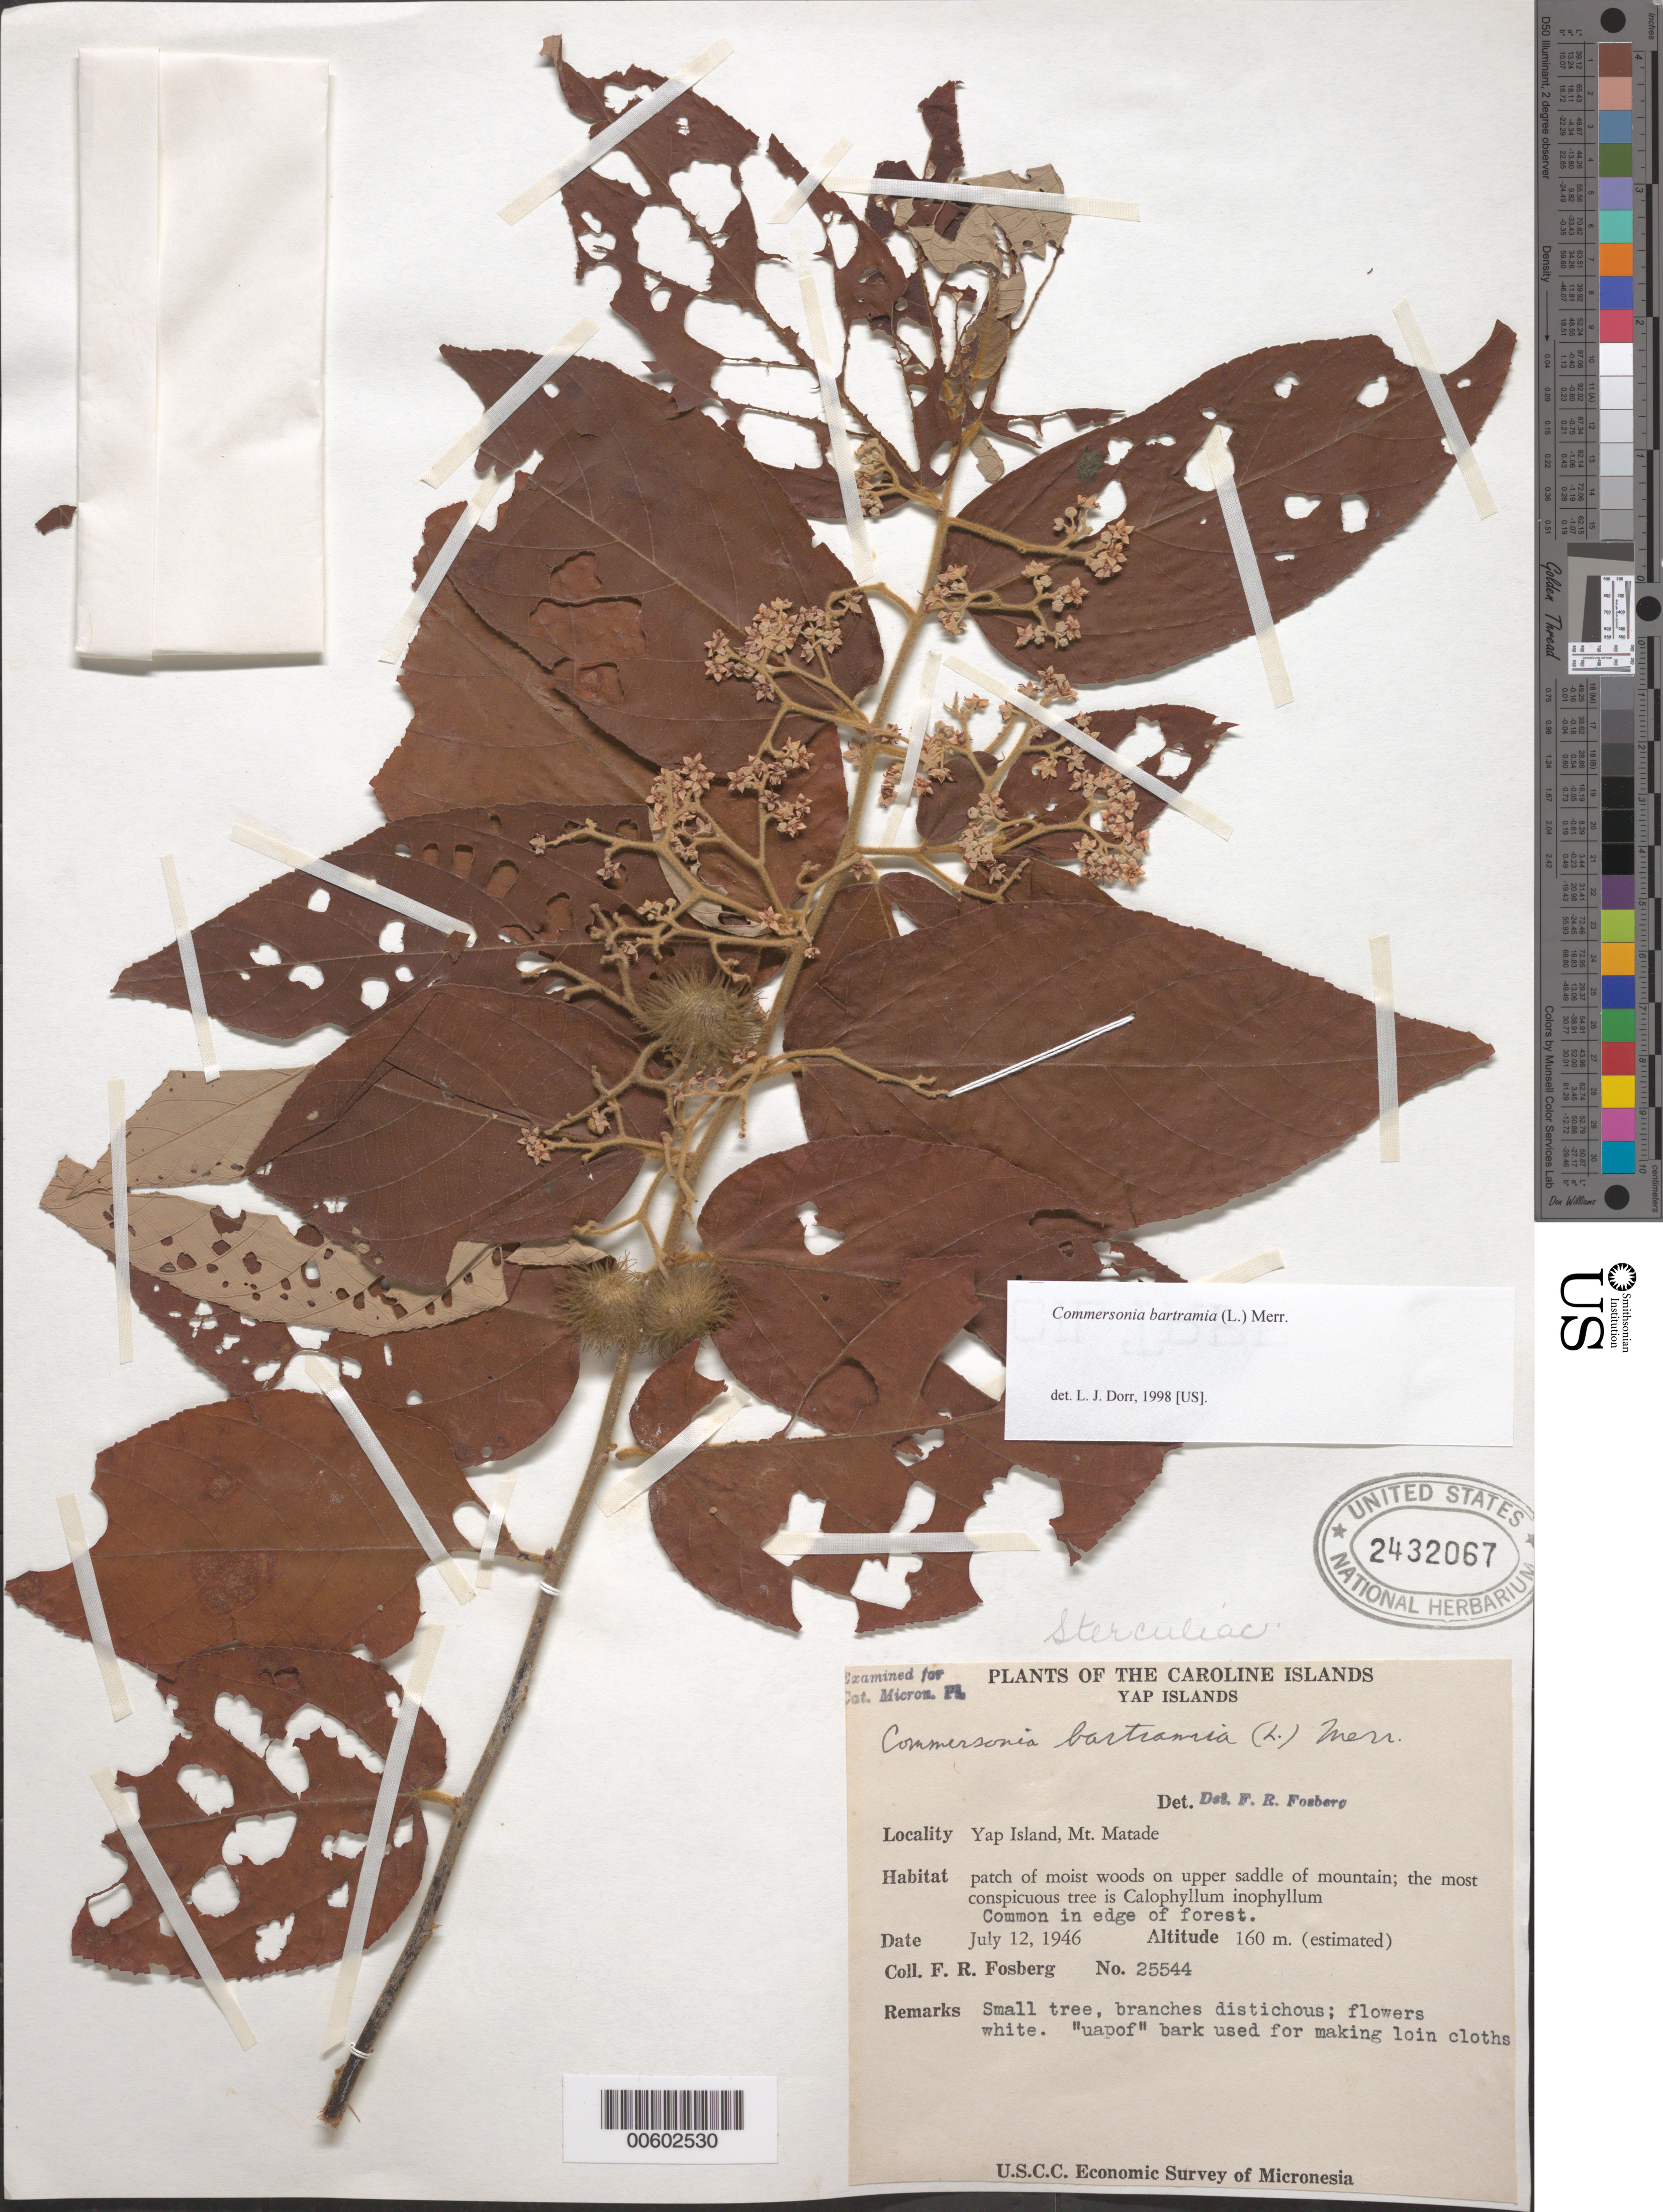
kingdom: Plantae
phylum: Tracheophyta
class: Magnoliopsida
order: Malvales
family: Malvaceae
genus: Commersonia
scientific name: Commersonia bartramia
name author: (L.) Merr.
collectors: F. R. Fosberg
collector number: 25544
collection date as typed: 12 Jul 1946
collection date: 1946-07-12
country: Micronesia, Federated States of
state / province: Yap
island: Yap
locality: Mt. Matade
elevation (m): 160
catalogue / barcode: US 2432067